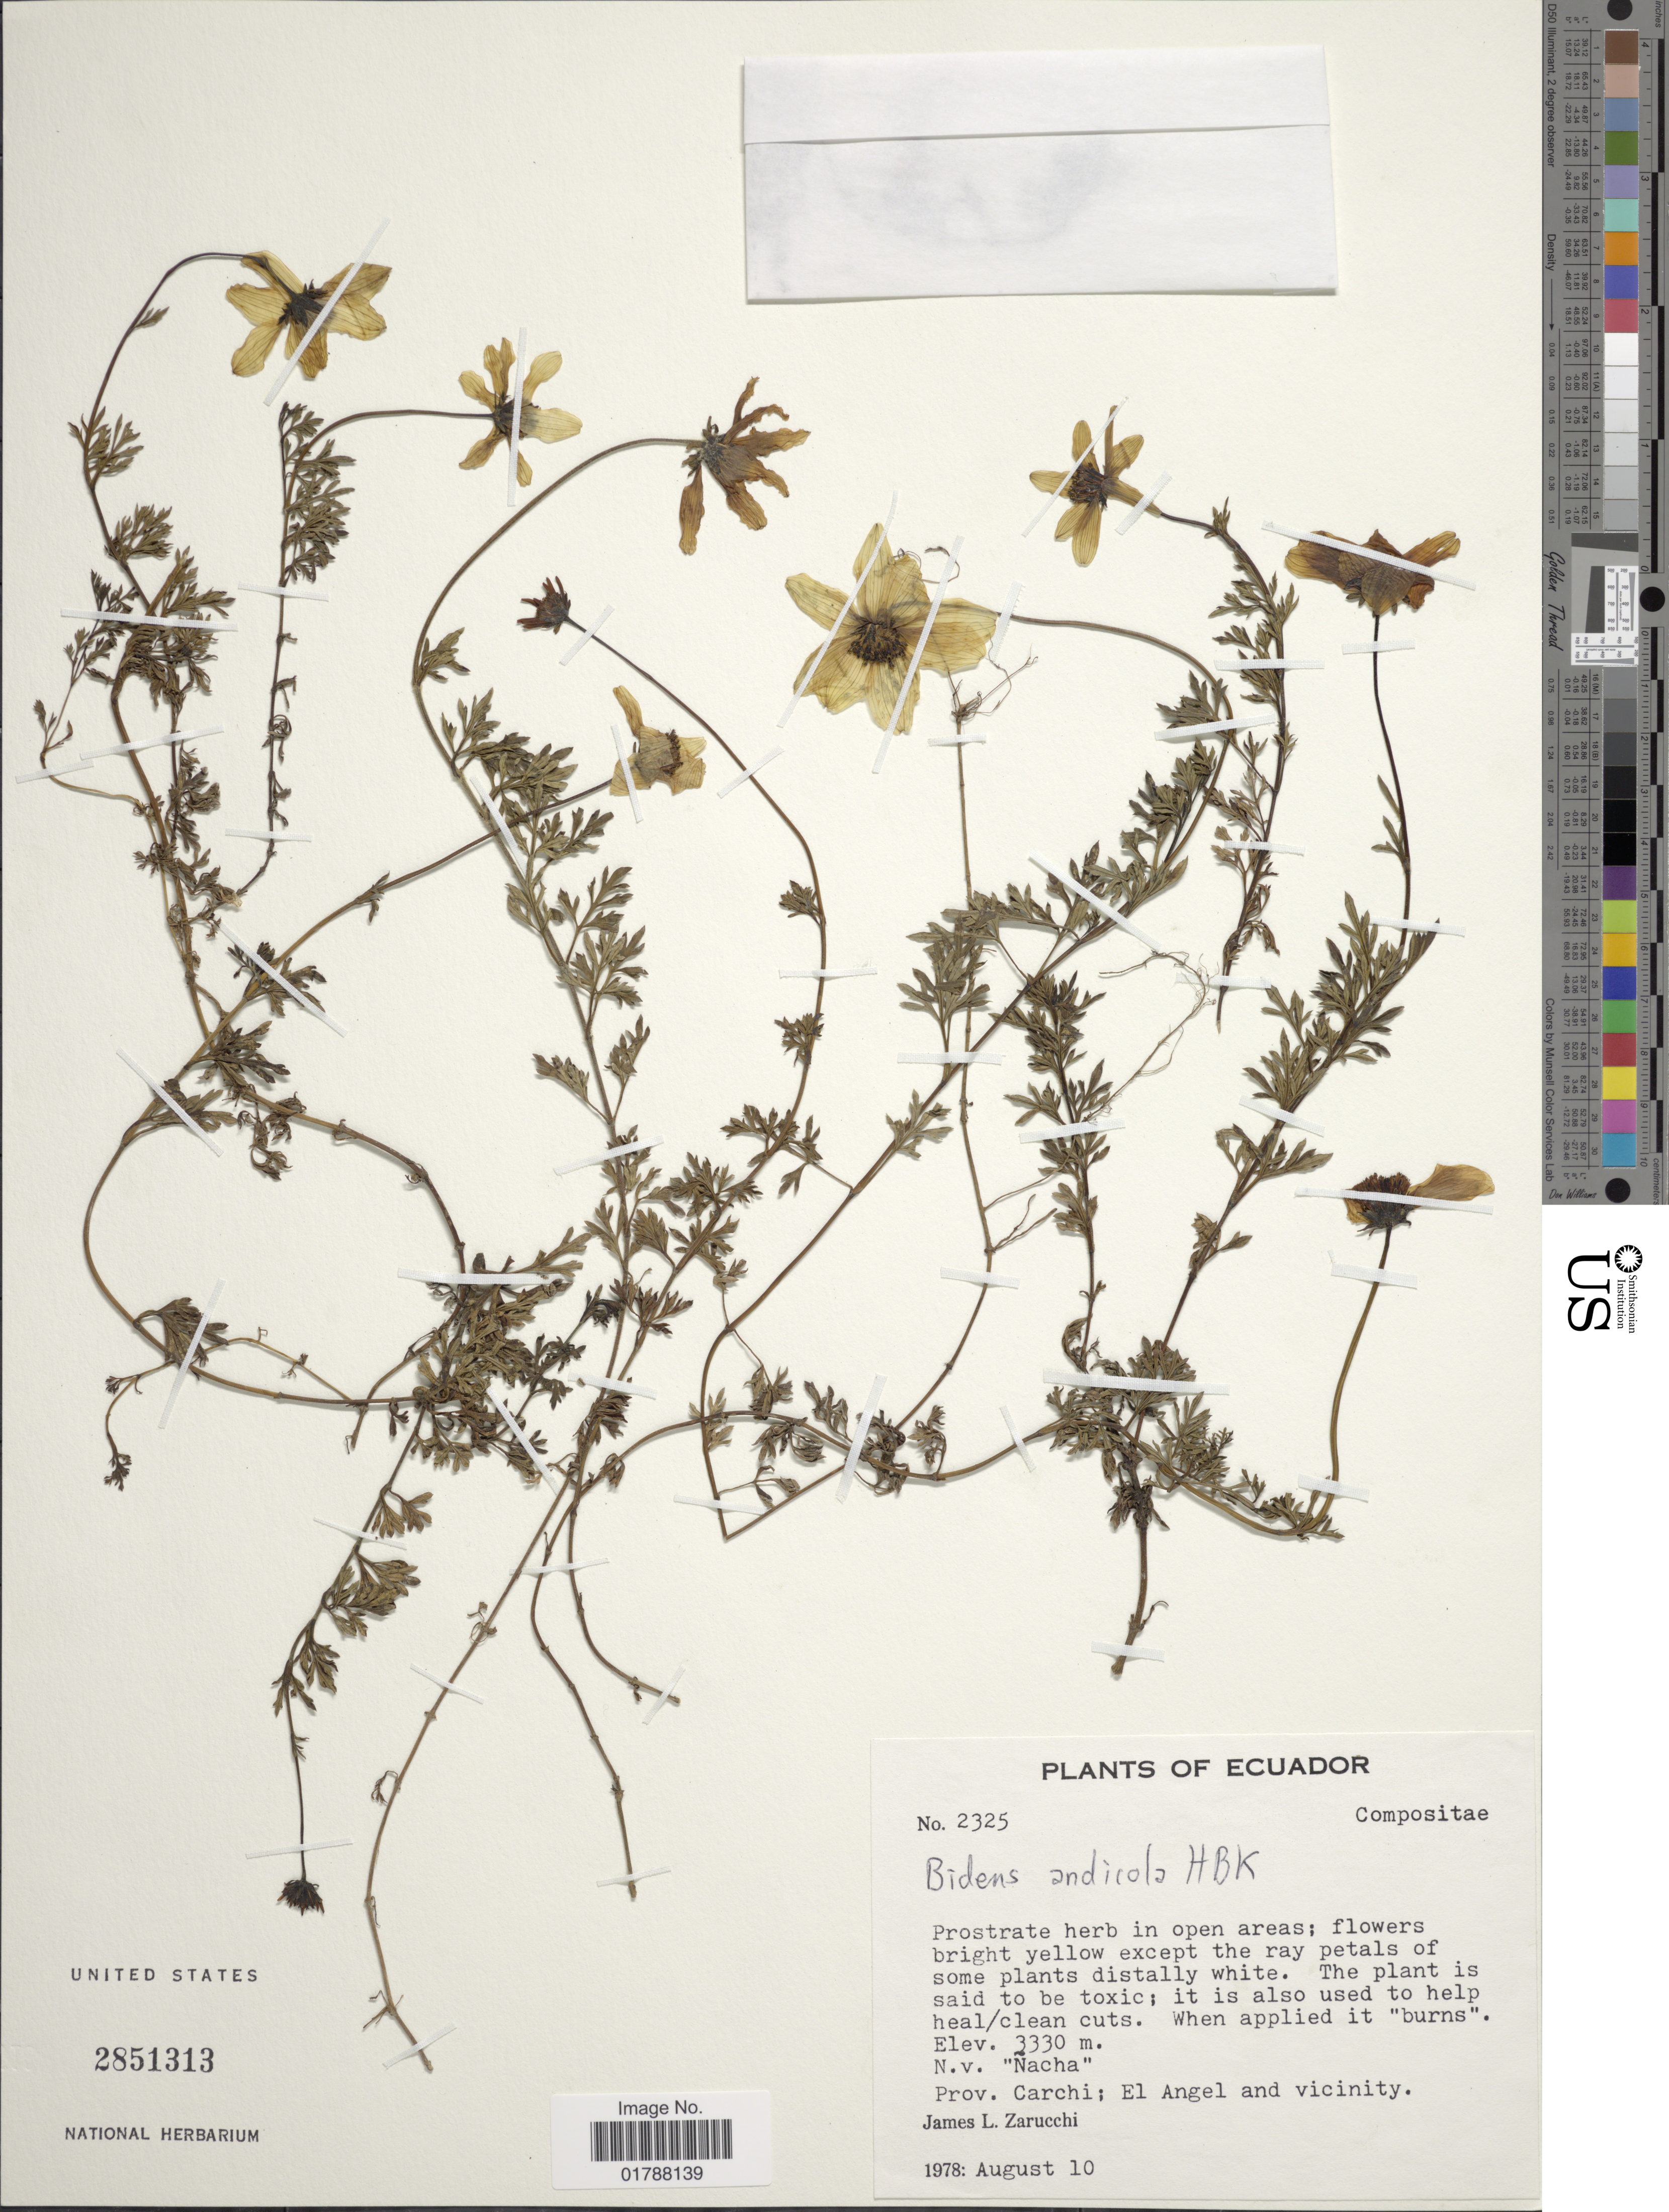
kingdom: Plantae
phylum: Tracheophyta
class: Magnoliopsida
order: Asterales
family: Asteraceae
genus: Bidens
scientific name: Bidens andicola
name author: Kunth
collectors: J. L. Zarucchi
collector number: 2325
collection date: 1978-08-10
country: Ecuador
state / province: Carchi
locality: El Angel and vicinity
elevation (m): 3330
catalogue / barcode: US 2851313